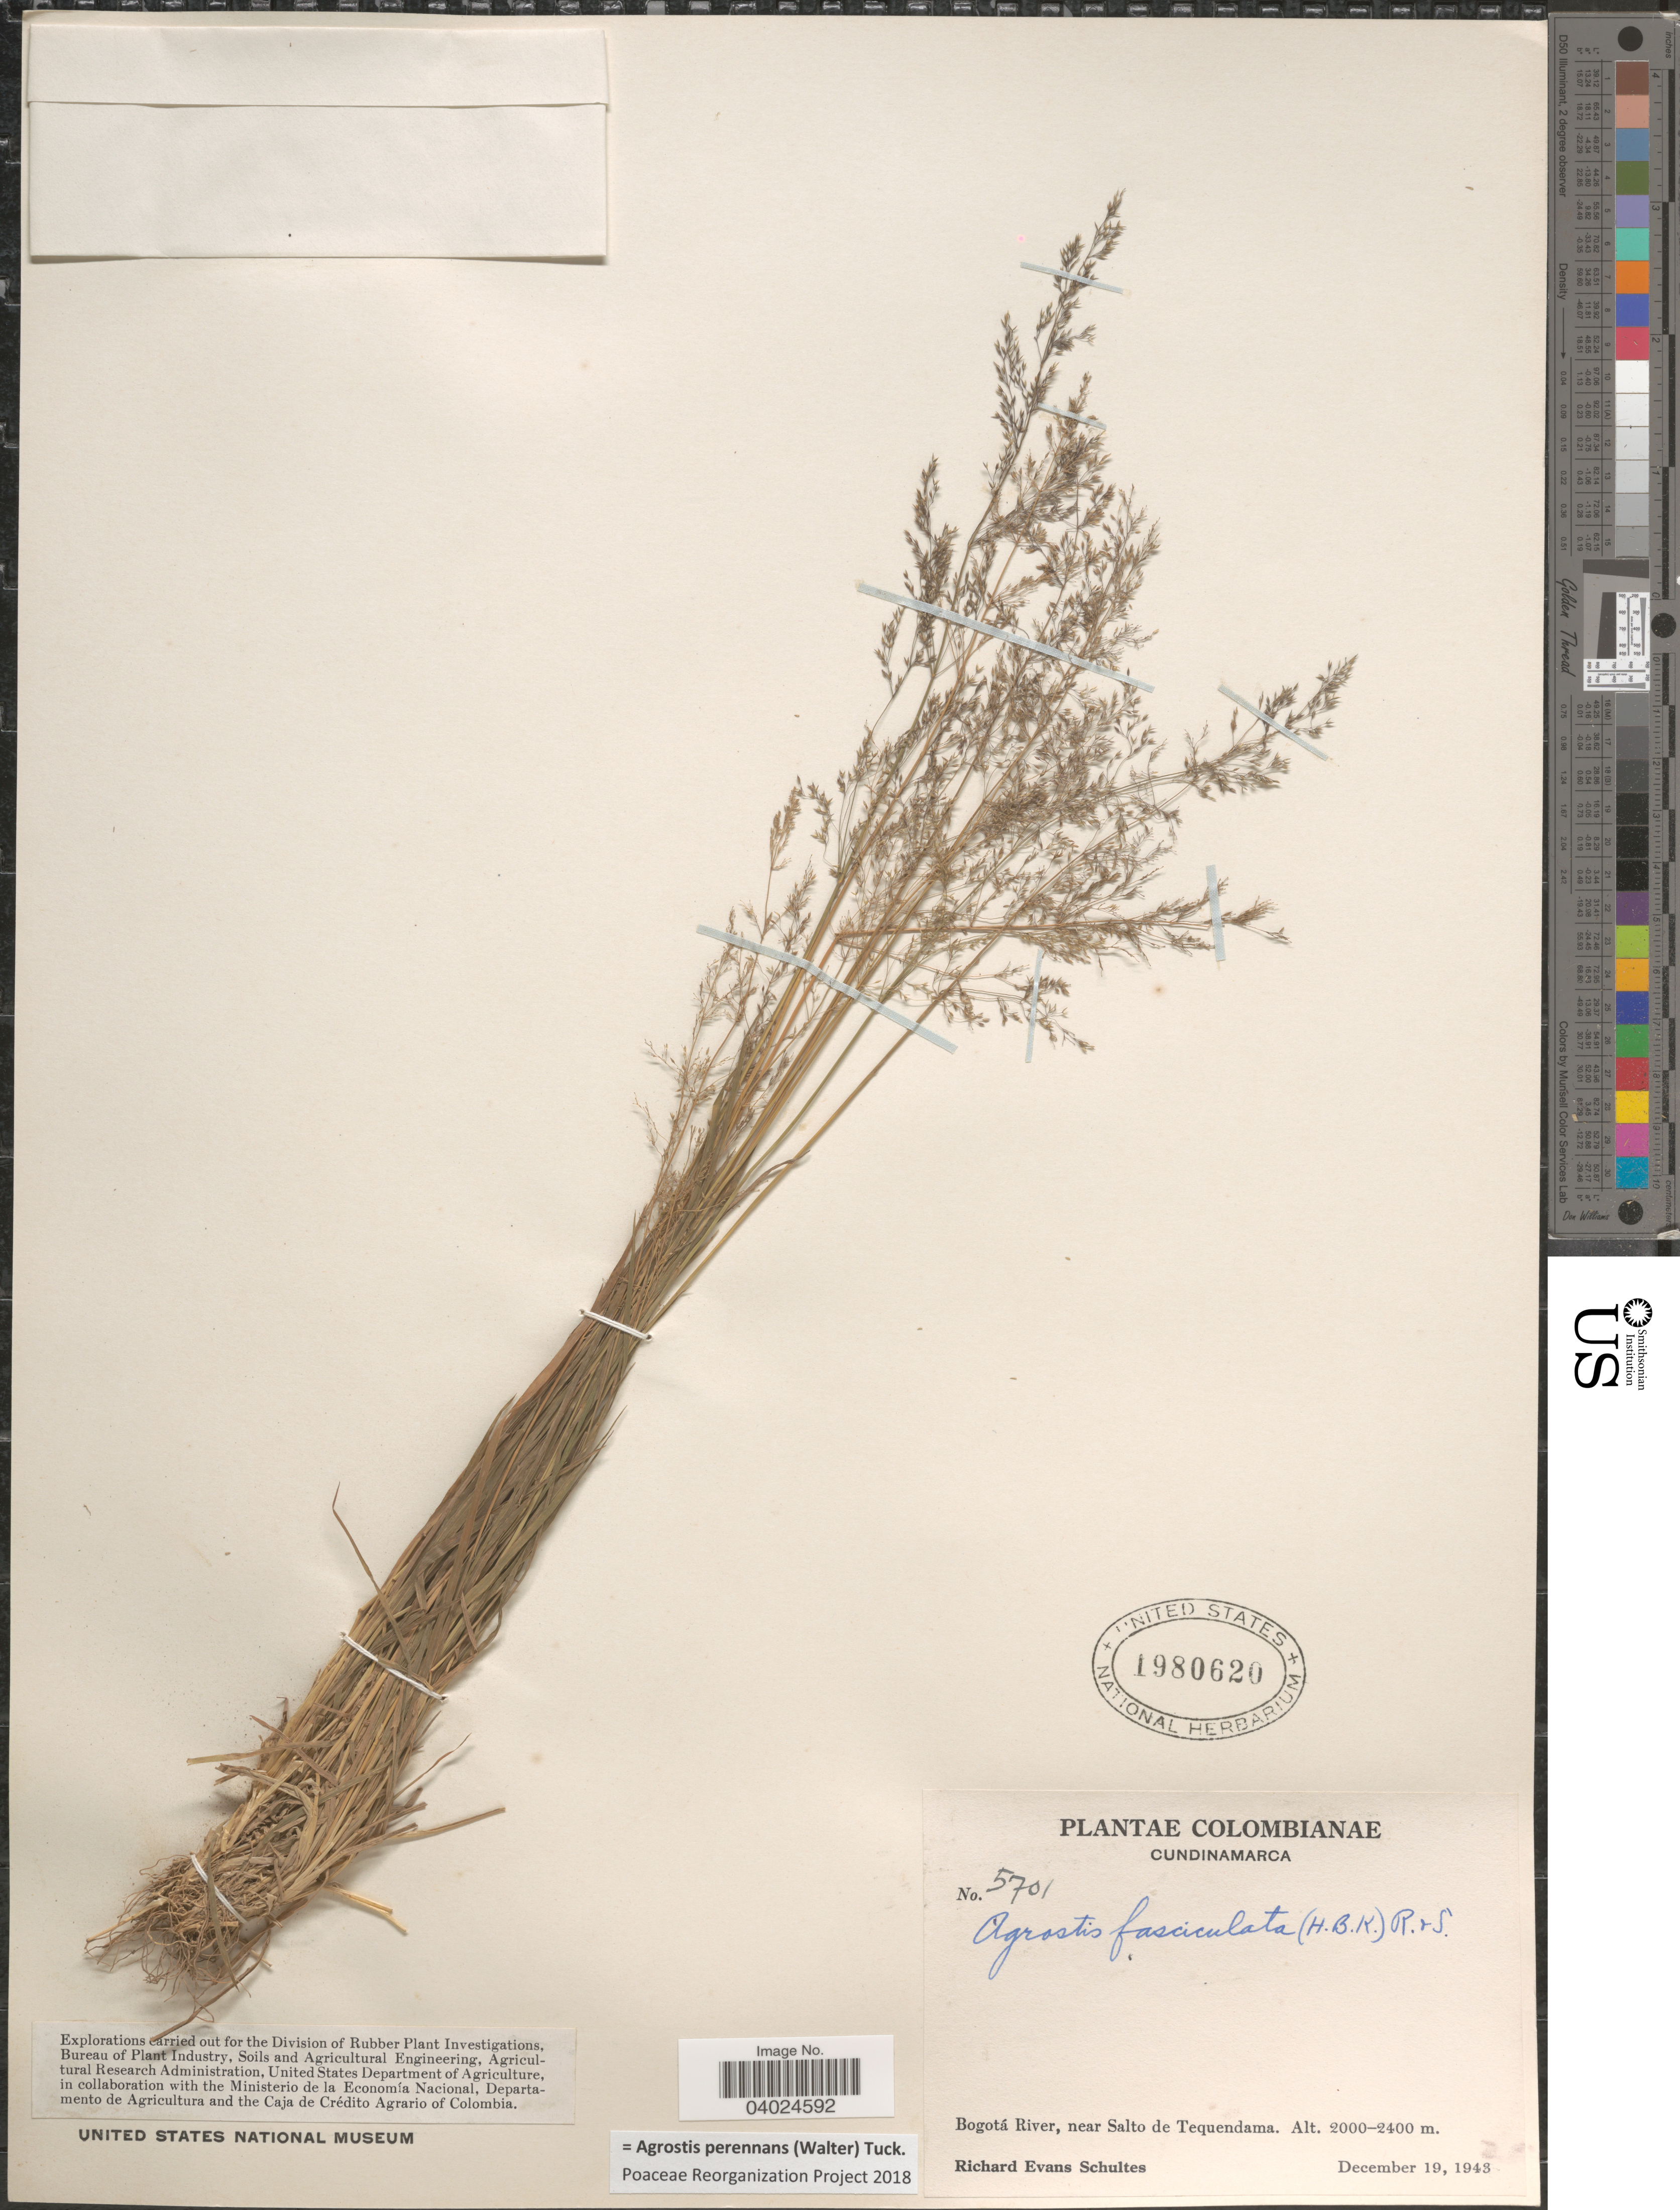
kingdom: Plantae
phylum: Tracheophyta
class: Liliopsida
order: Poales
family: Poaceae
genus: Agrostis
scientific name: Agrostis perennans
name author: (Walter) Tuck.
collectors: R. E. Schultes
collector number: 5701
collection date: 1943-12-19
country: Colombia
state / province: Cundinamarca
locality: Bogotá River, near Salto de Tequendama.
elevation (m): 2000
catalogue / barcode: US 1980620